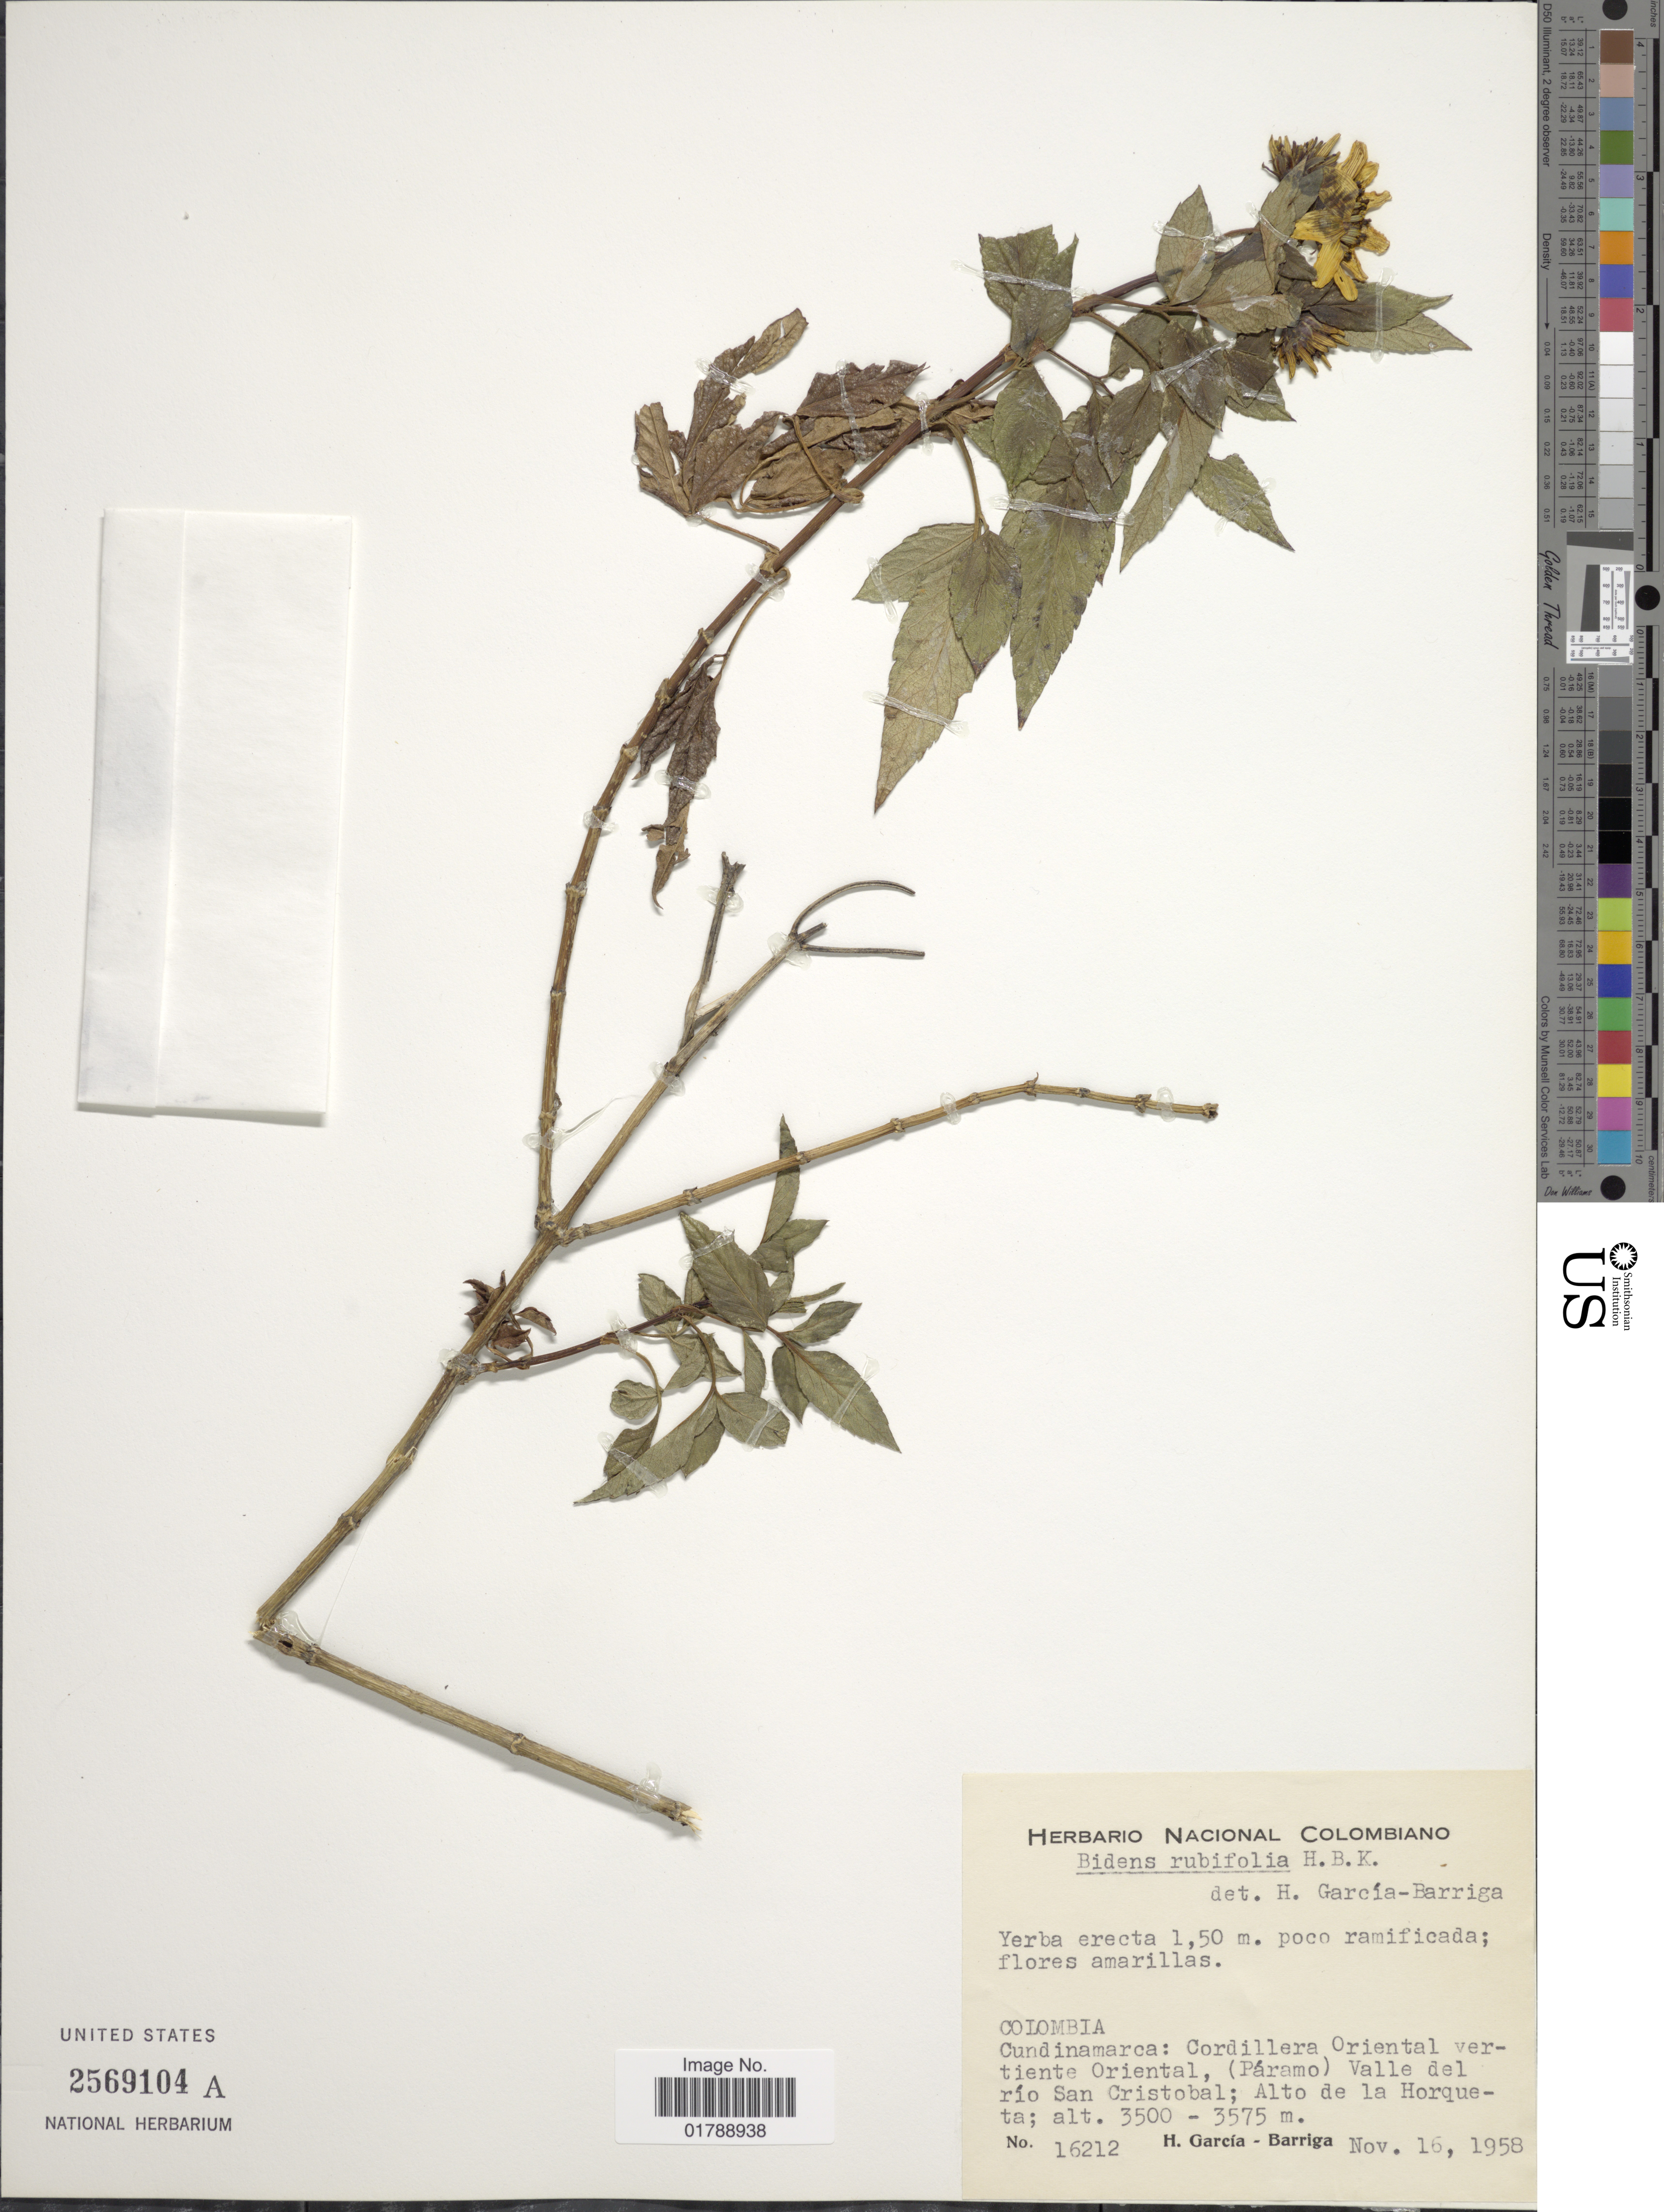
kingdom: Plantae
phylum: Tracheophyta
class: Magnoliopsida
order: Asterales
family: Asteraceae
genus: Bidens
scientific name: Bidens rubifolia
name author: Kunth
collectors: H. García Barriga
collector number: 16212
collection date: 1958-11-16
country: Colombia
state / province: Cundinamarca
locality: Cordillera Oriental vertiente Oriental, (Páramo) Valle del río San Cristobal; Alto de la Horqueta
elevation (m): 3500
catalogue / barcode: US 2569104A